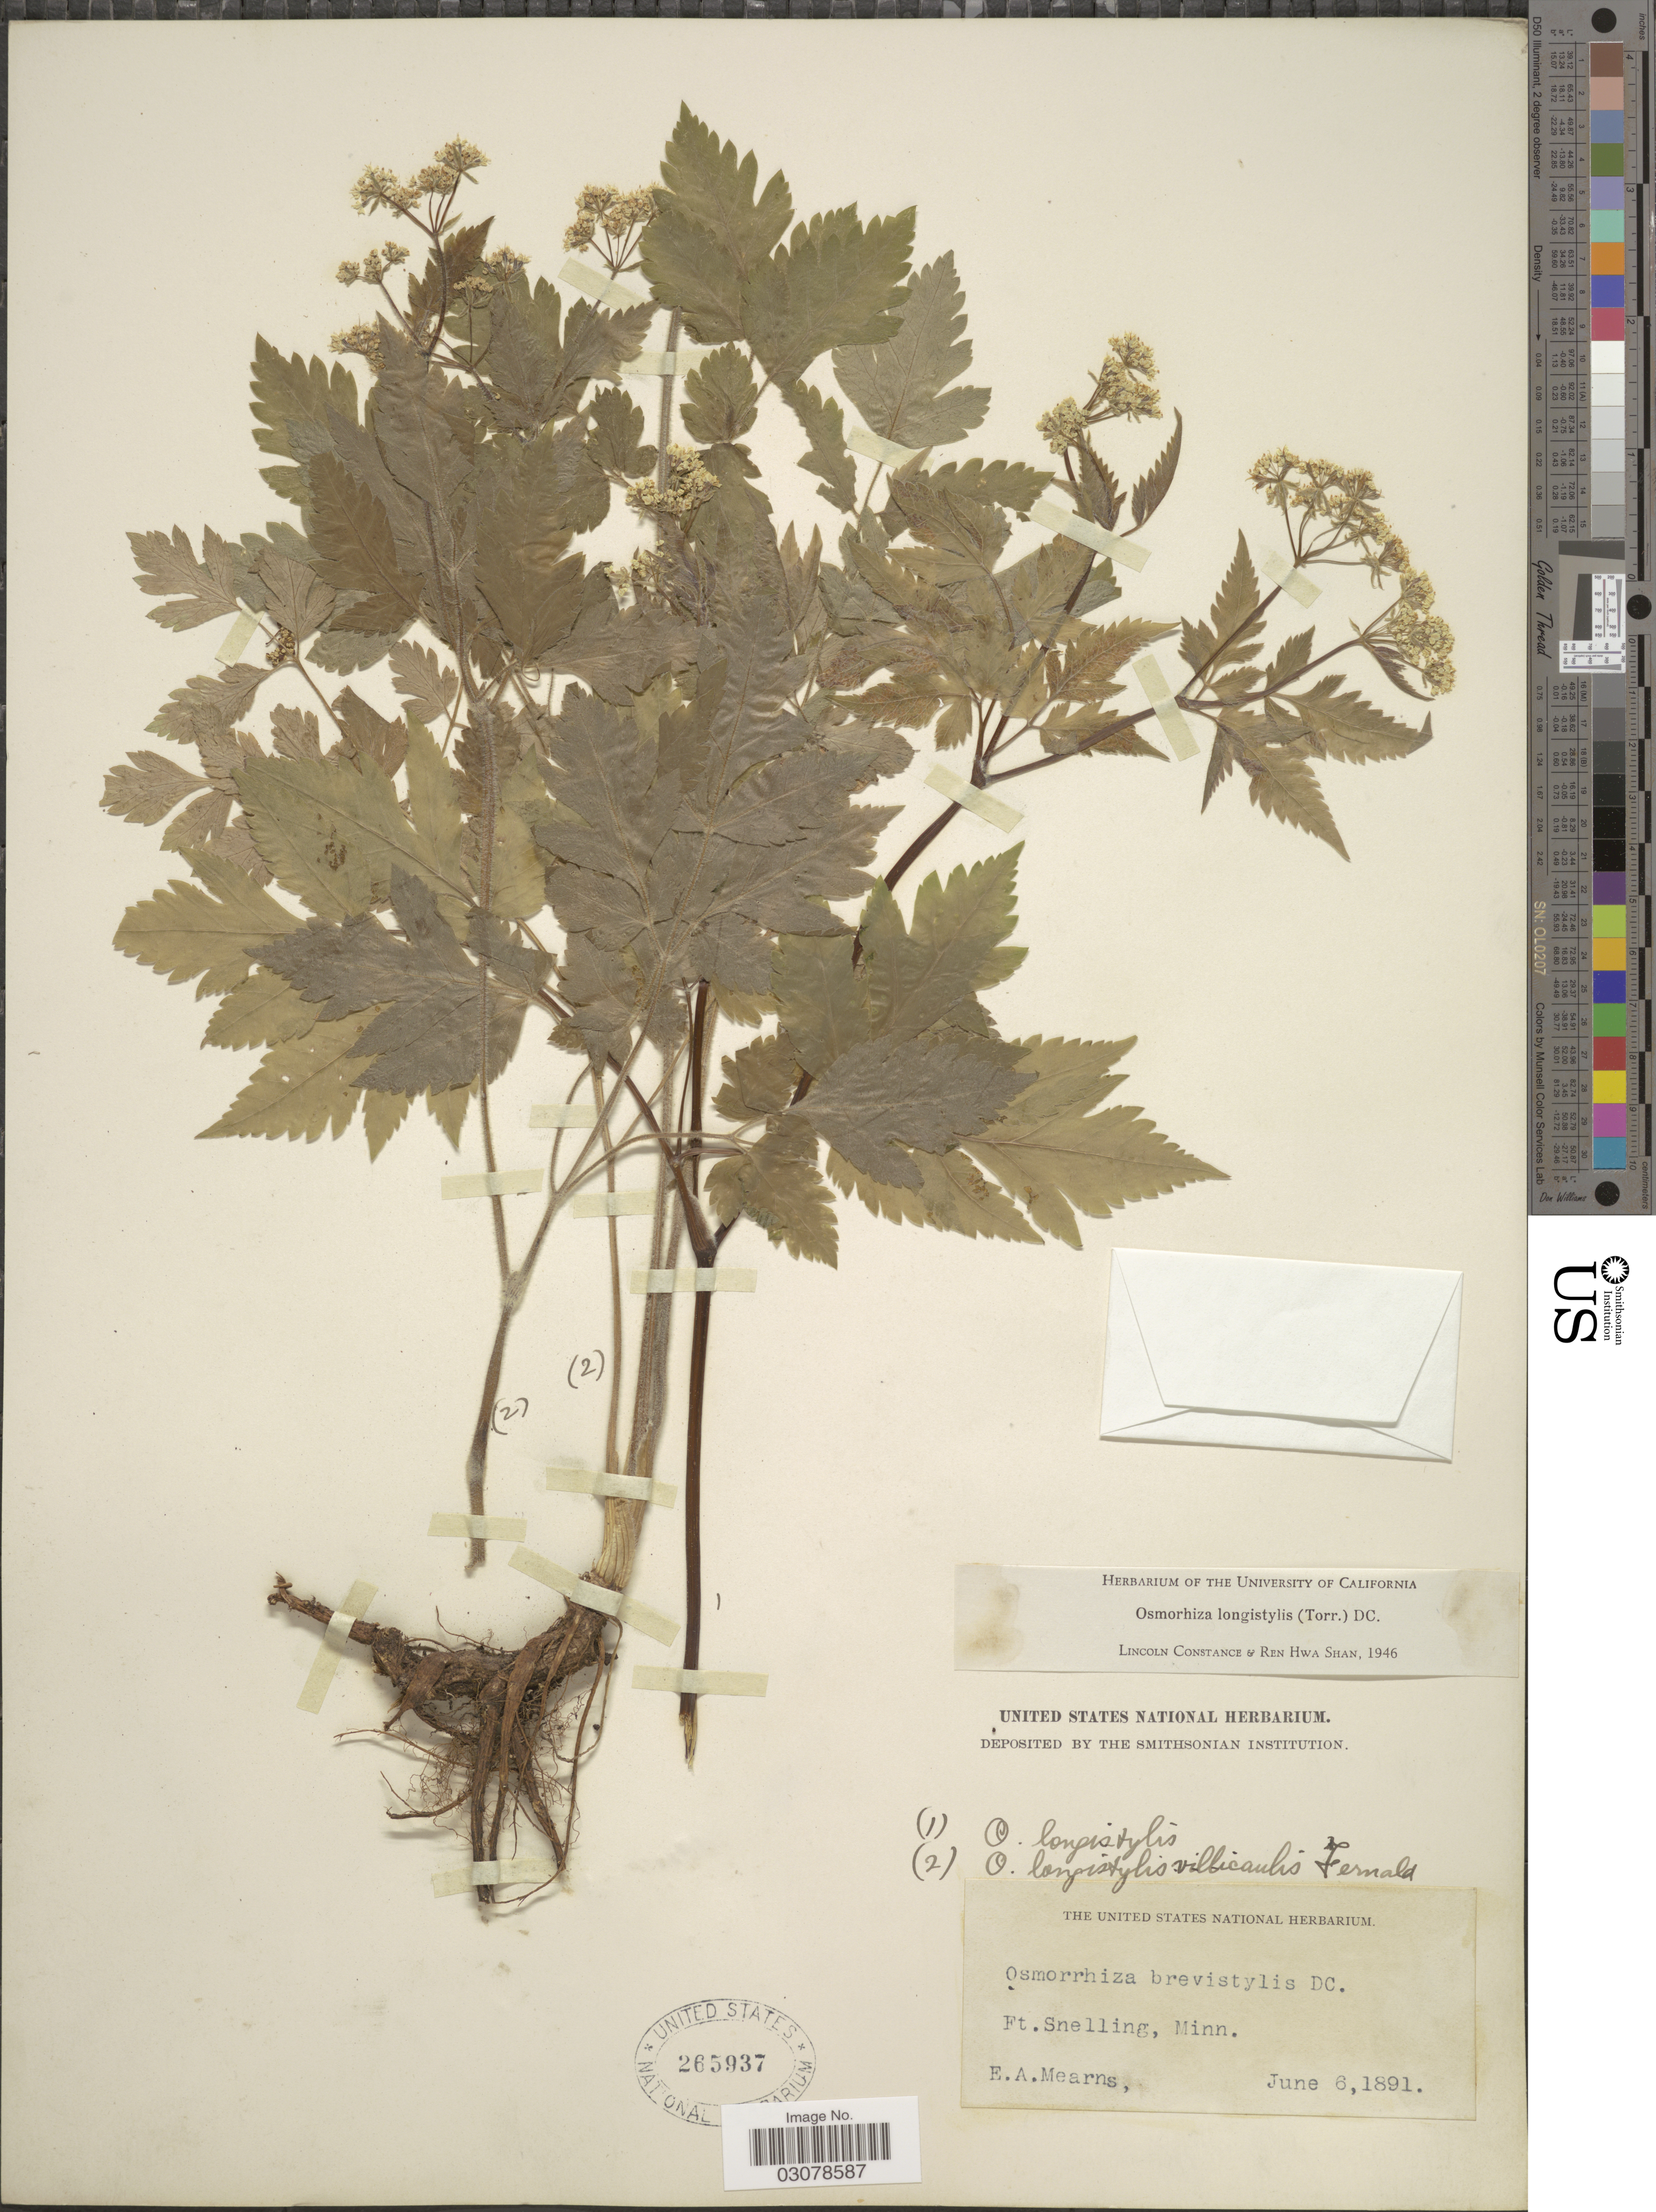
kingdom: Plantae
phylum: Tracheophyta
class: Magnoliopsida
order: Apiales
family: Apiaceae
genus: Osmorhiza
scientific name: Osmorhiza longistylis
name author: (Torr.) DC.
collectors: E. A. Mearns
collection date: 1891-06-06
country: United States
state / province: Minnesota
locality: Ft. Snelling.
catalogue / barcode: US 265937